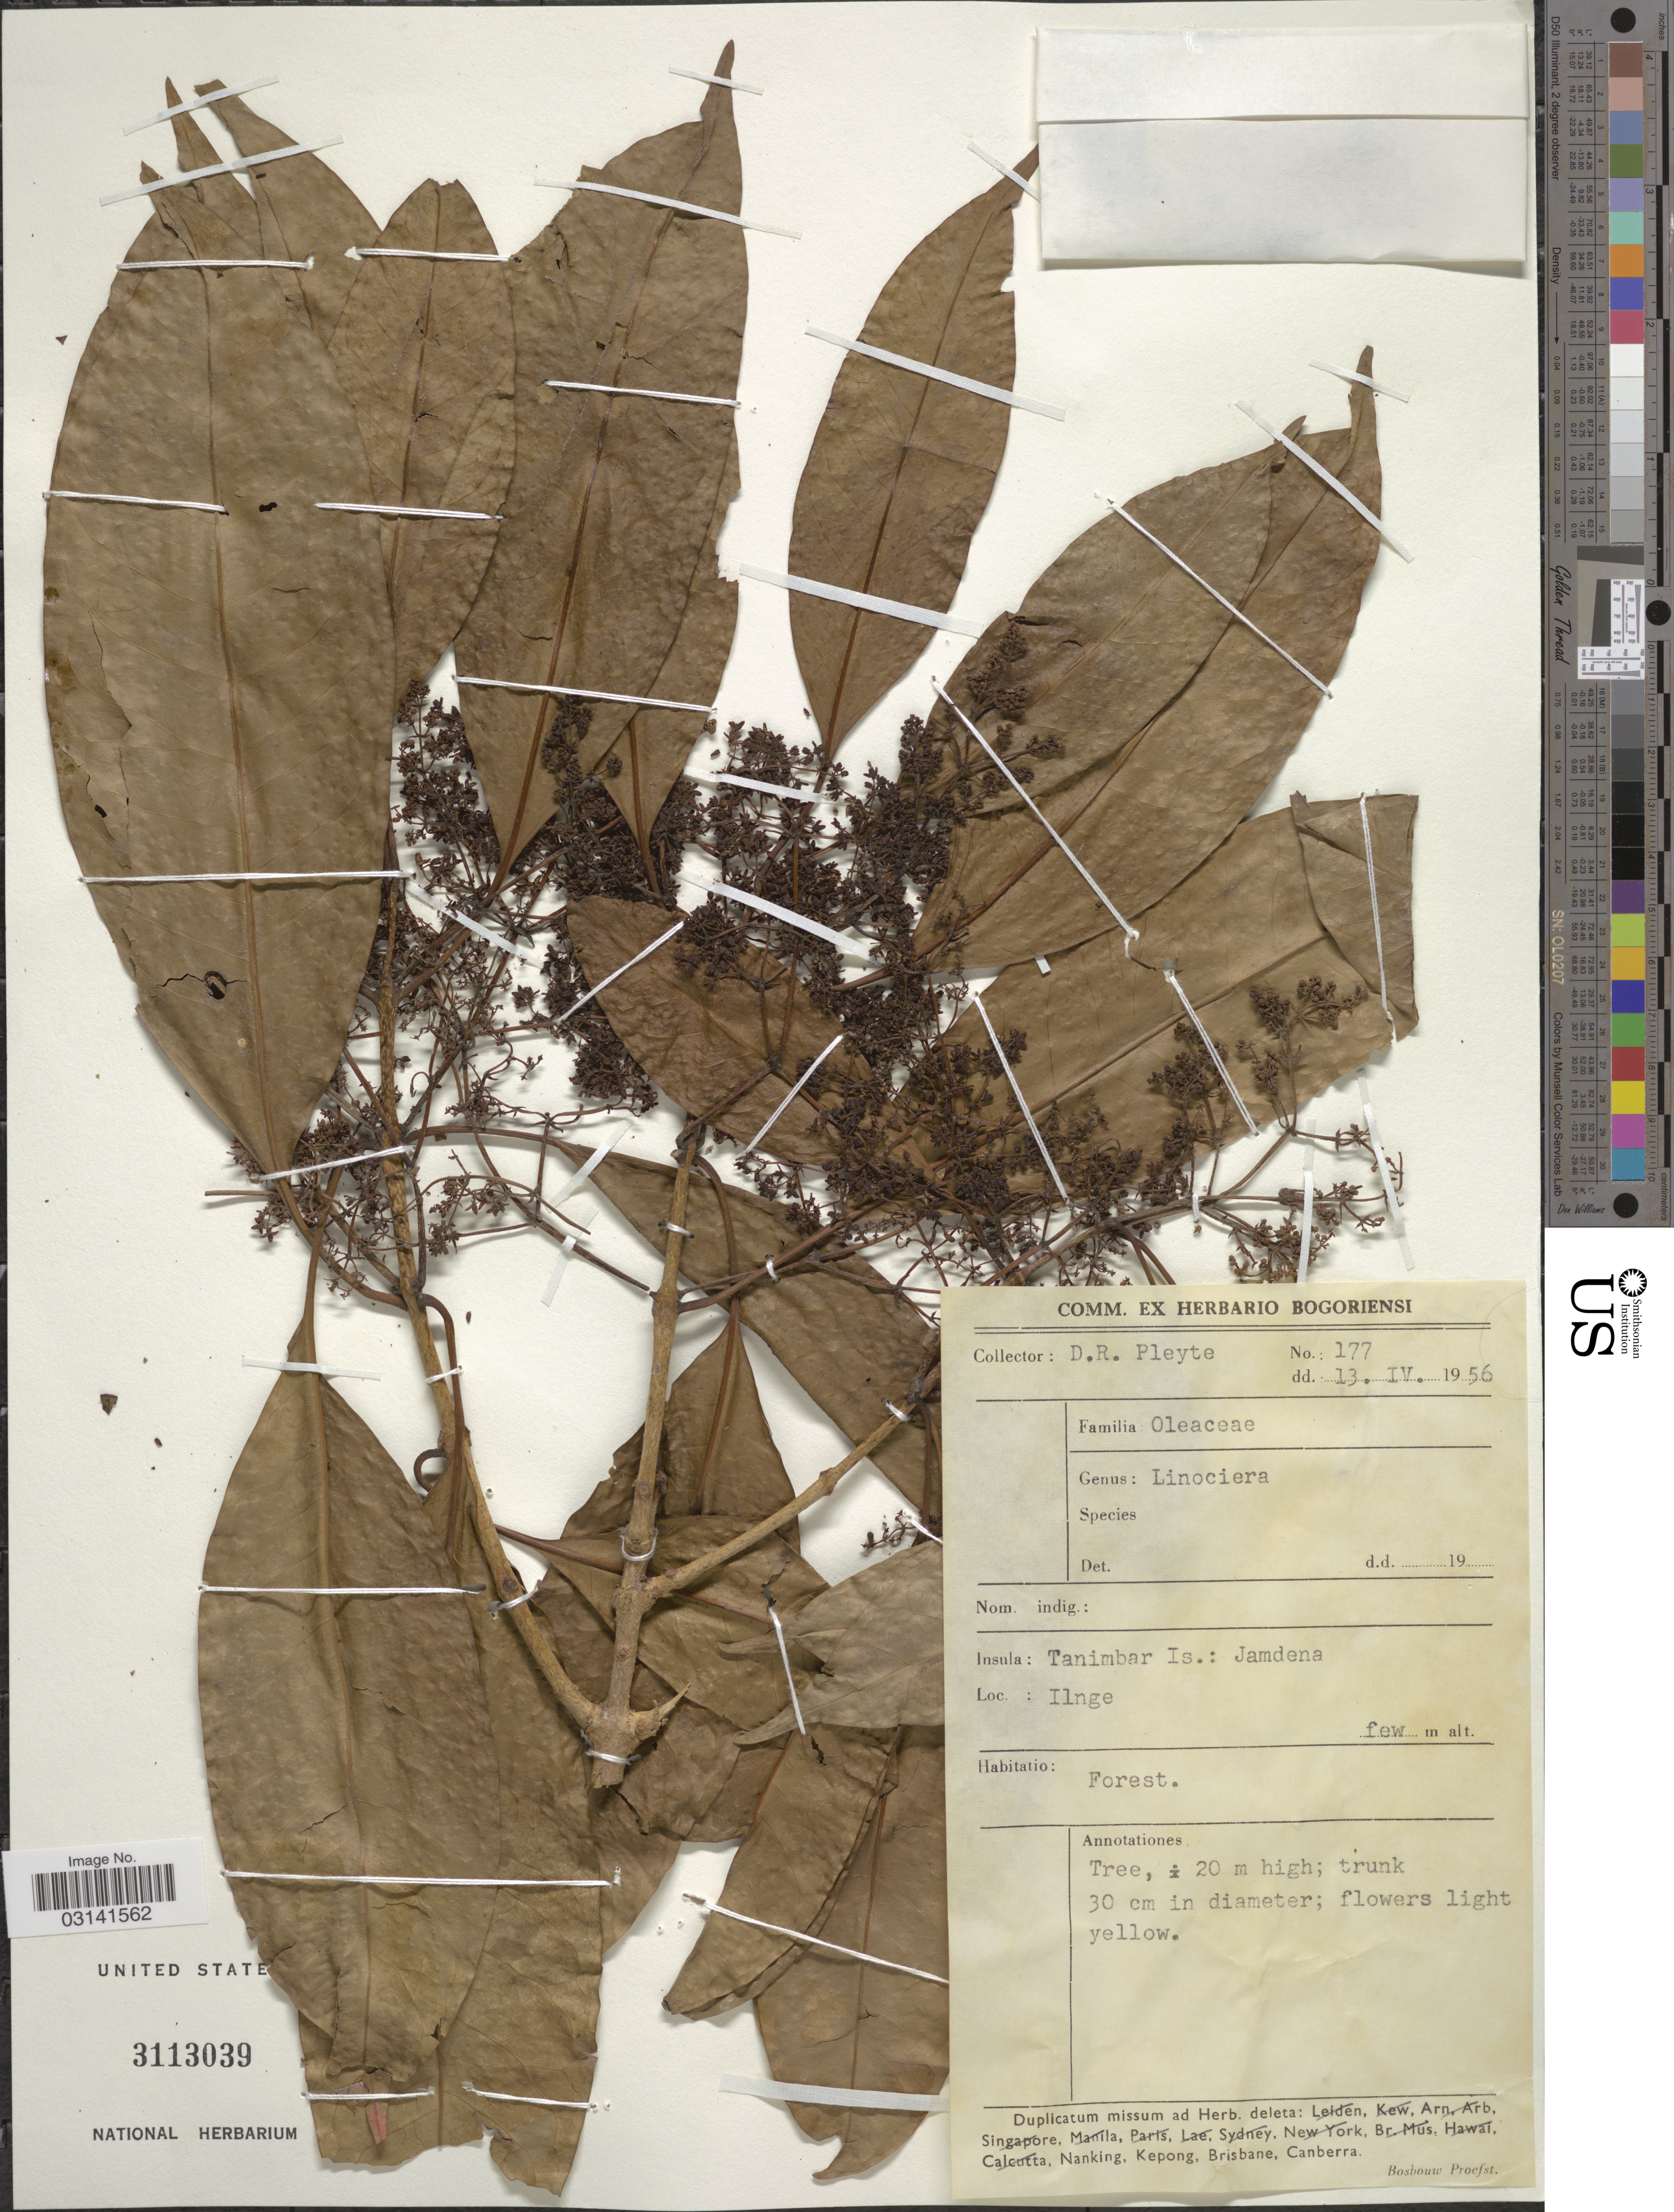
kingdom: Plantae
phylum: Tracheophyta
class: Magnoliopsida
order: Lamiales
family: Oleaceae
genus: Chionanthus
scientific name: Chionanthus sp.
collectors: D. Pleyte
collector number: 177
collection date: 1956-04-13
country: Indonesia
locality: Tanimbar Is.: Jamdena. Ilnge.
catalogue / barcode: US 3113039